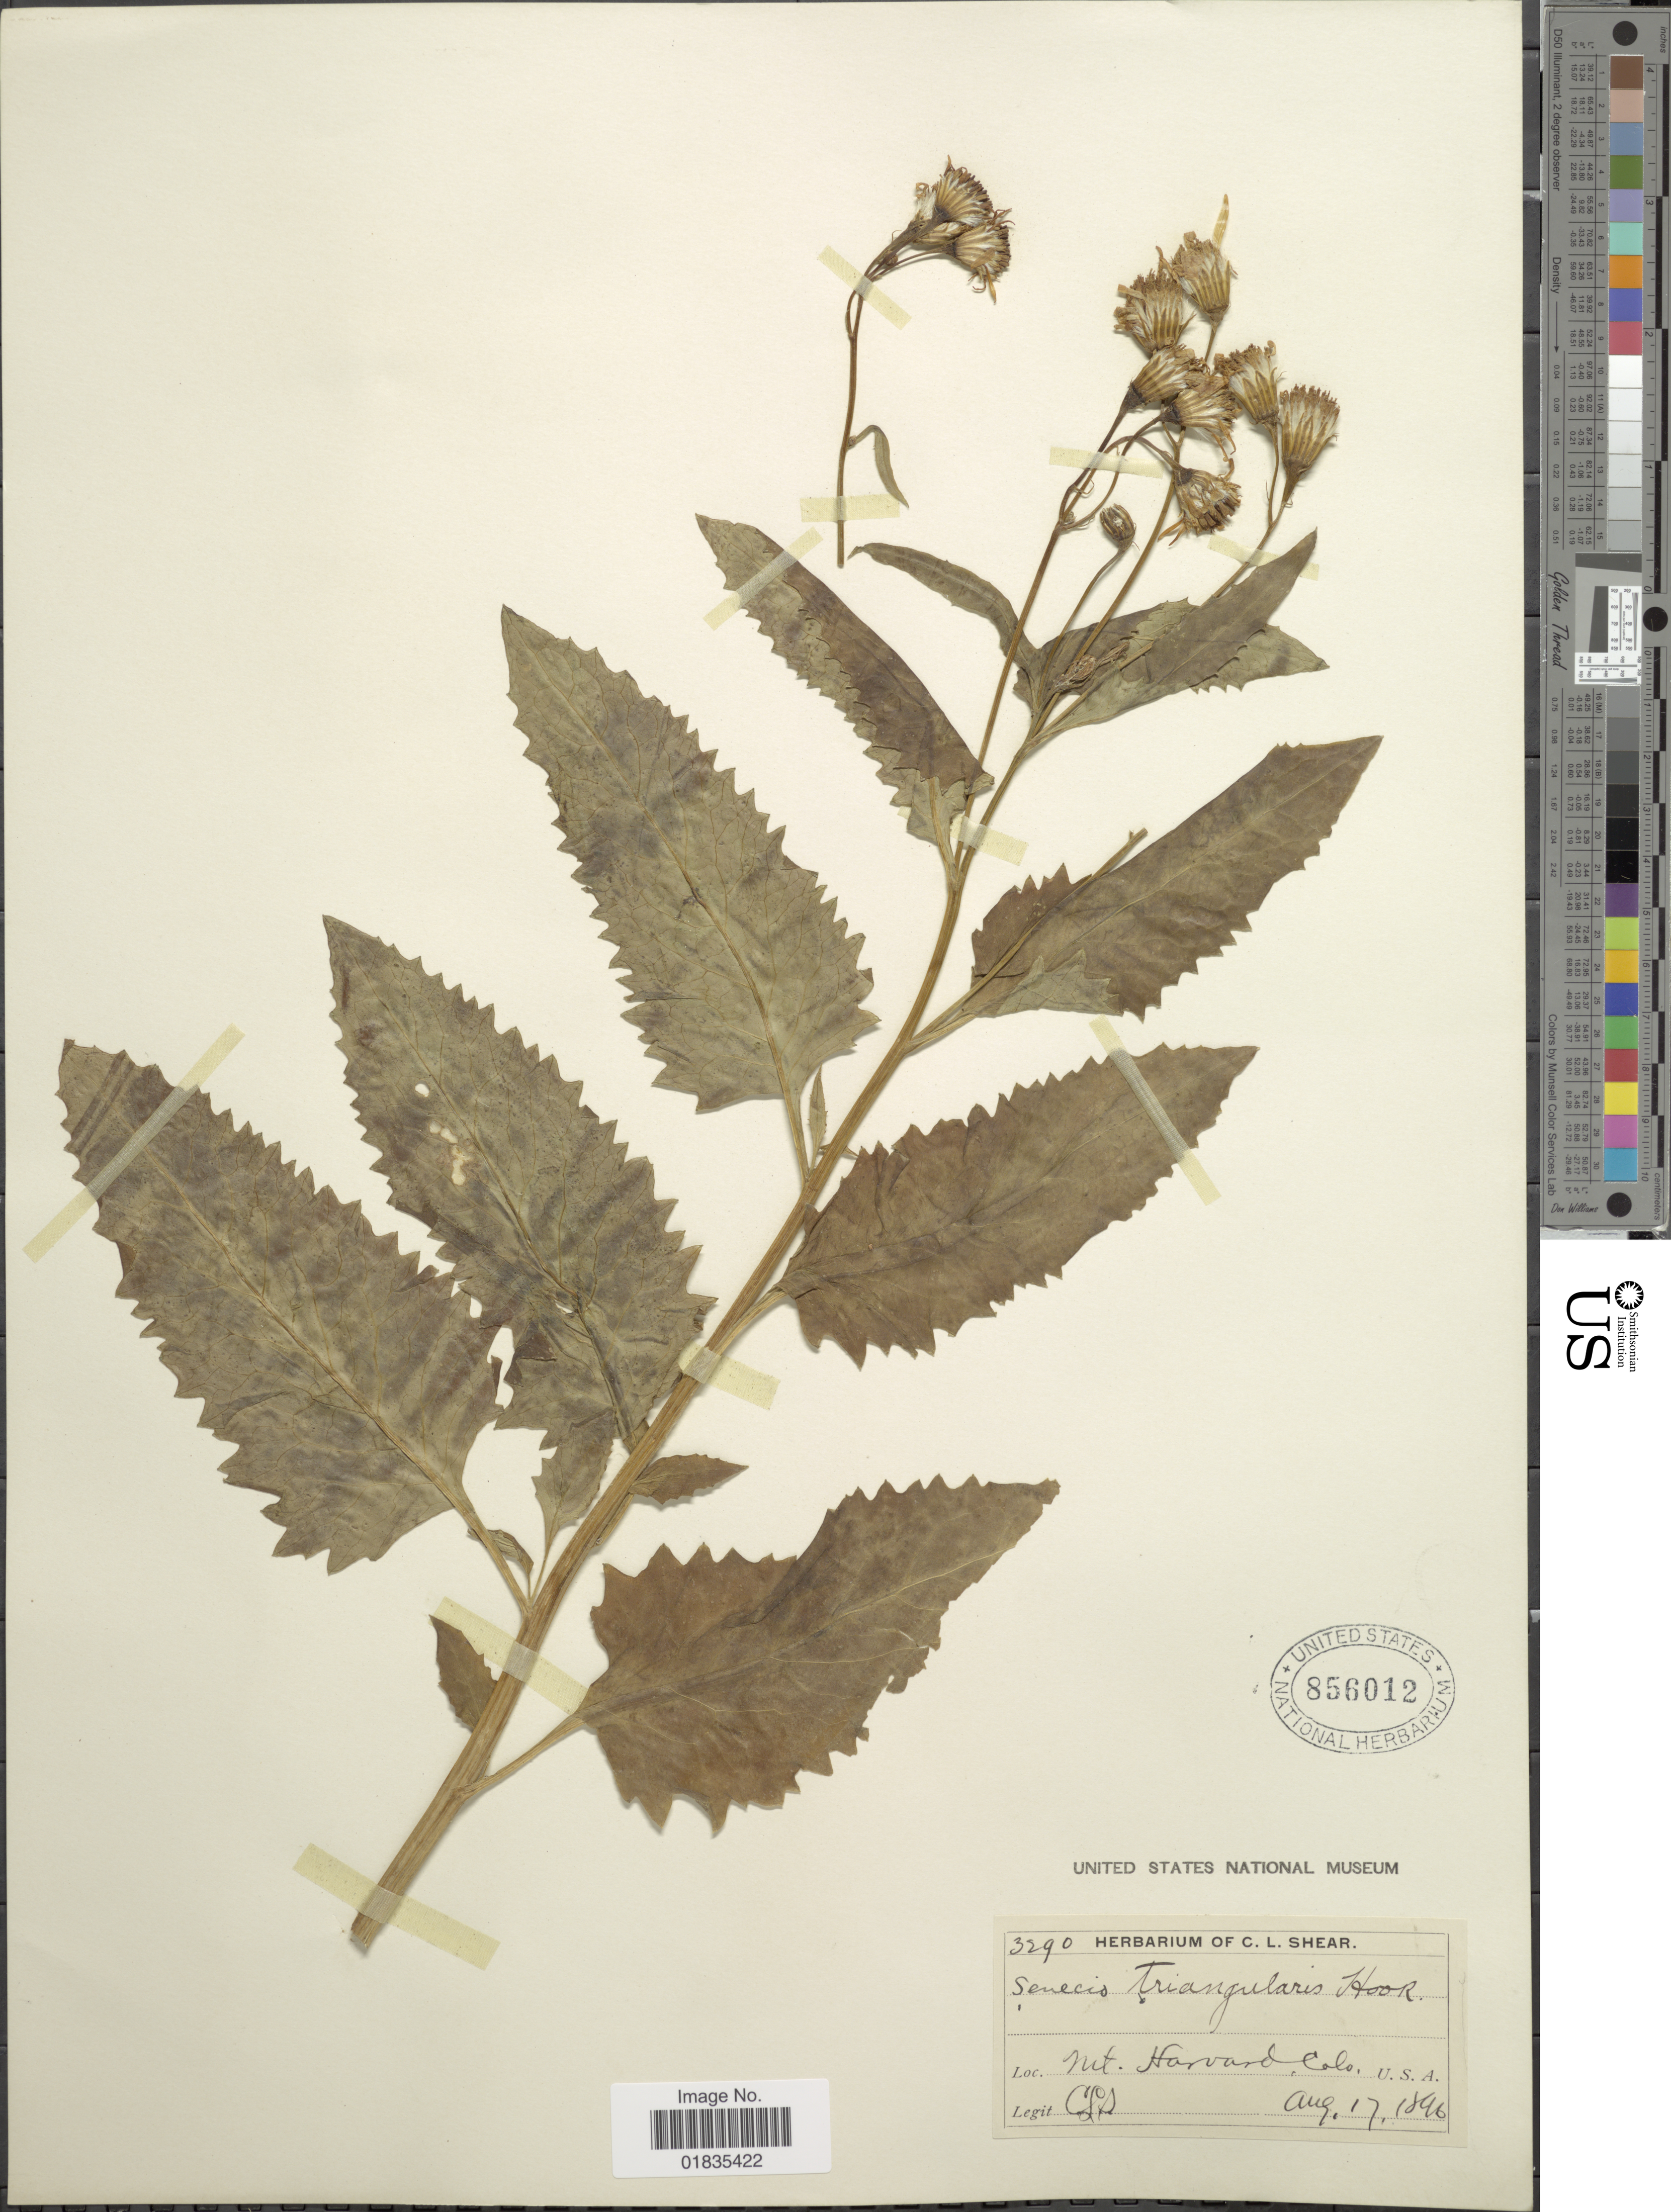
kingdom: Plantae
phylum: Tracheophyta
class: Magnoliopsida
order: Asterales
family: Asteraceae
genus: Senecio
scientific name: Senecio triangularis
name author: Hook.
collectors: C. L. Shear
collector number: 3290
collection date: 1896-08-17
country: United States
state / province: Colorado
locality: Mt. Harvard.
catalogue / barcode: US 856012